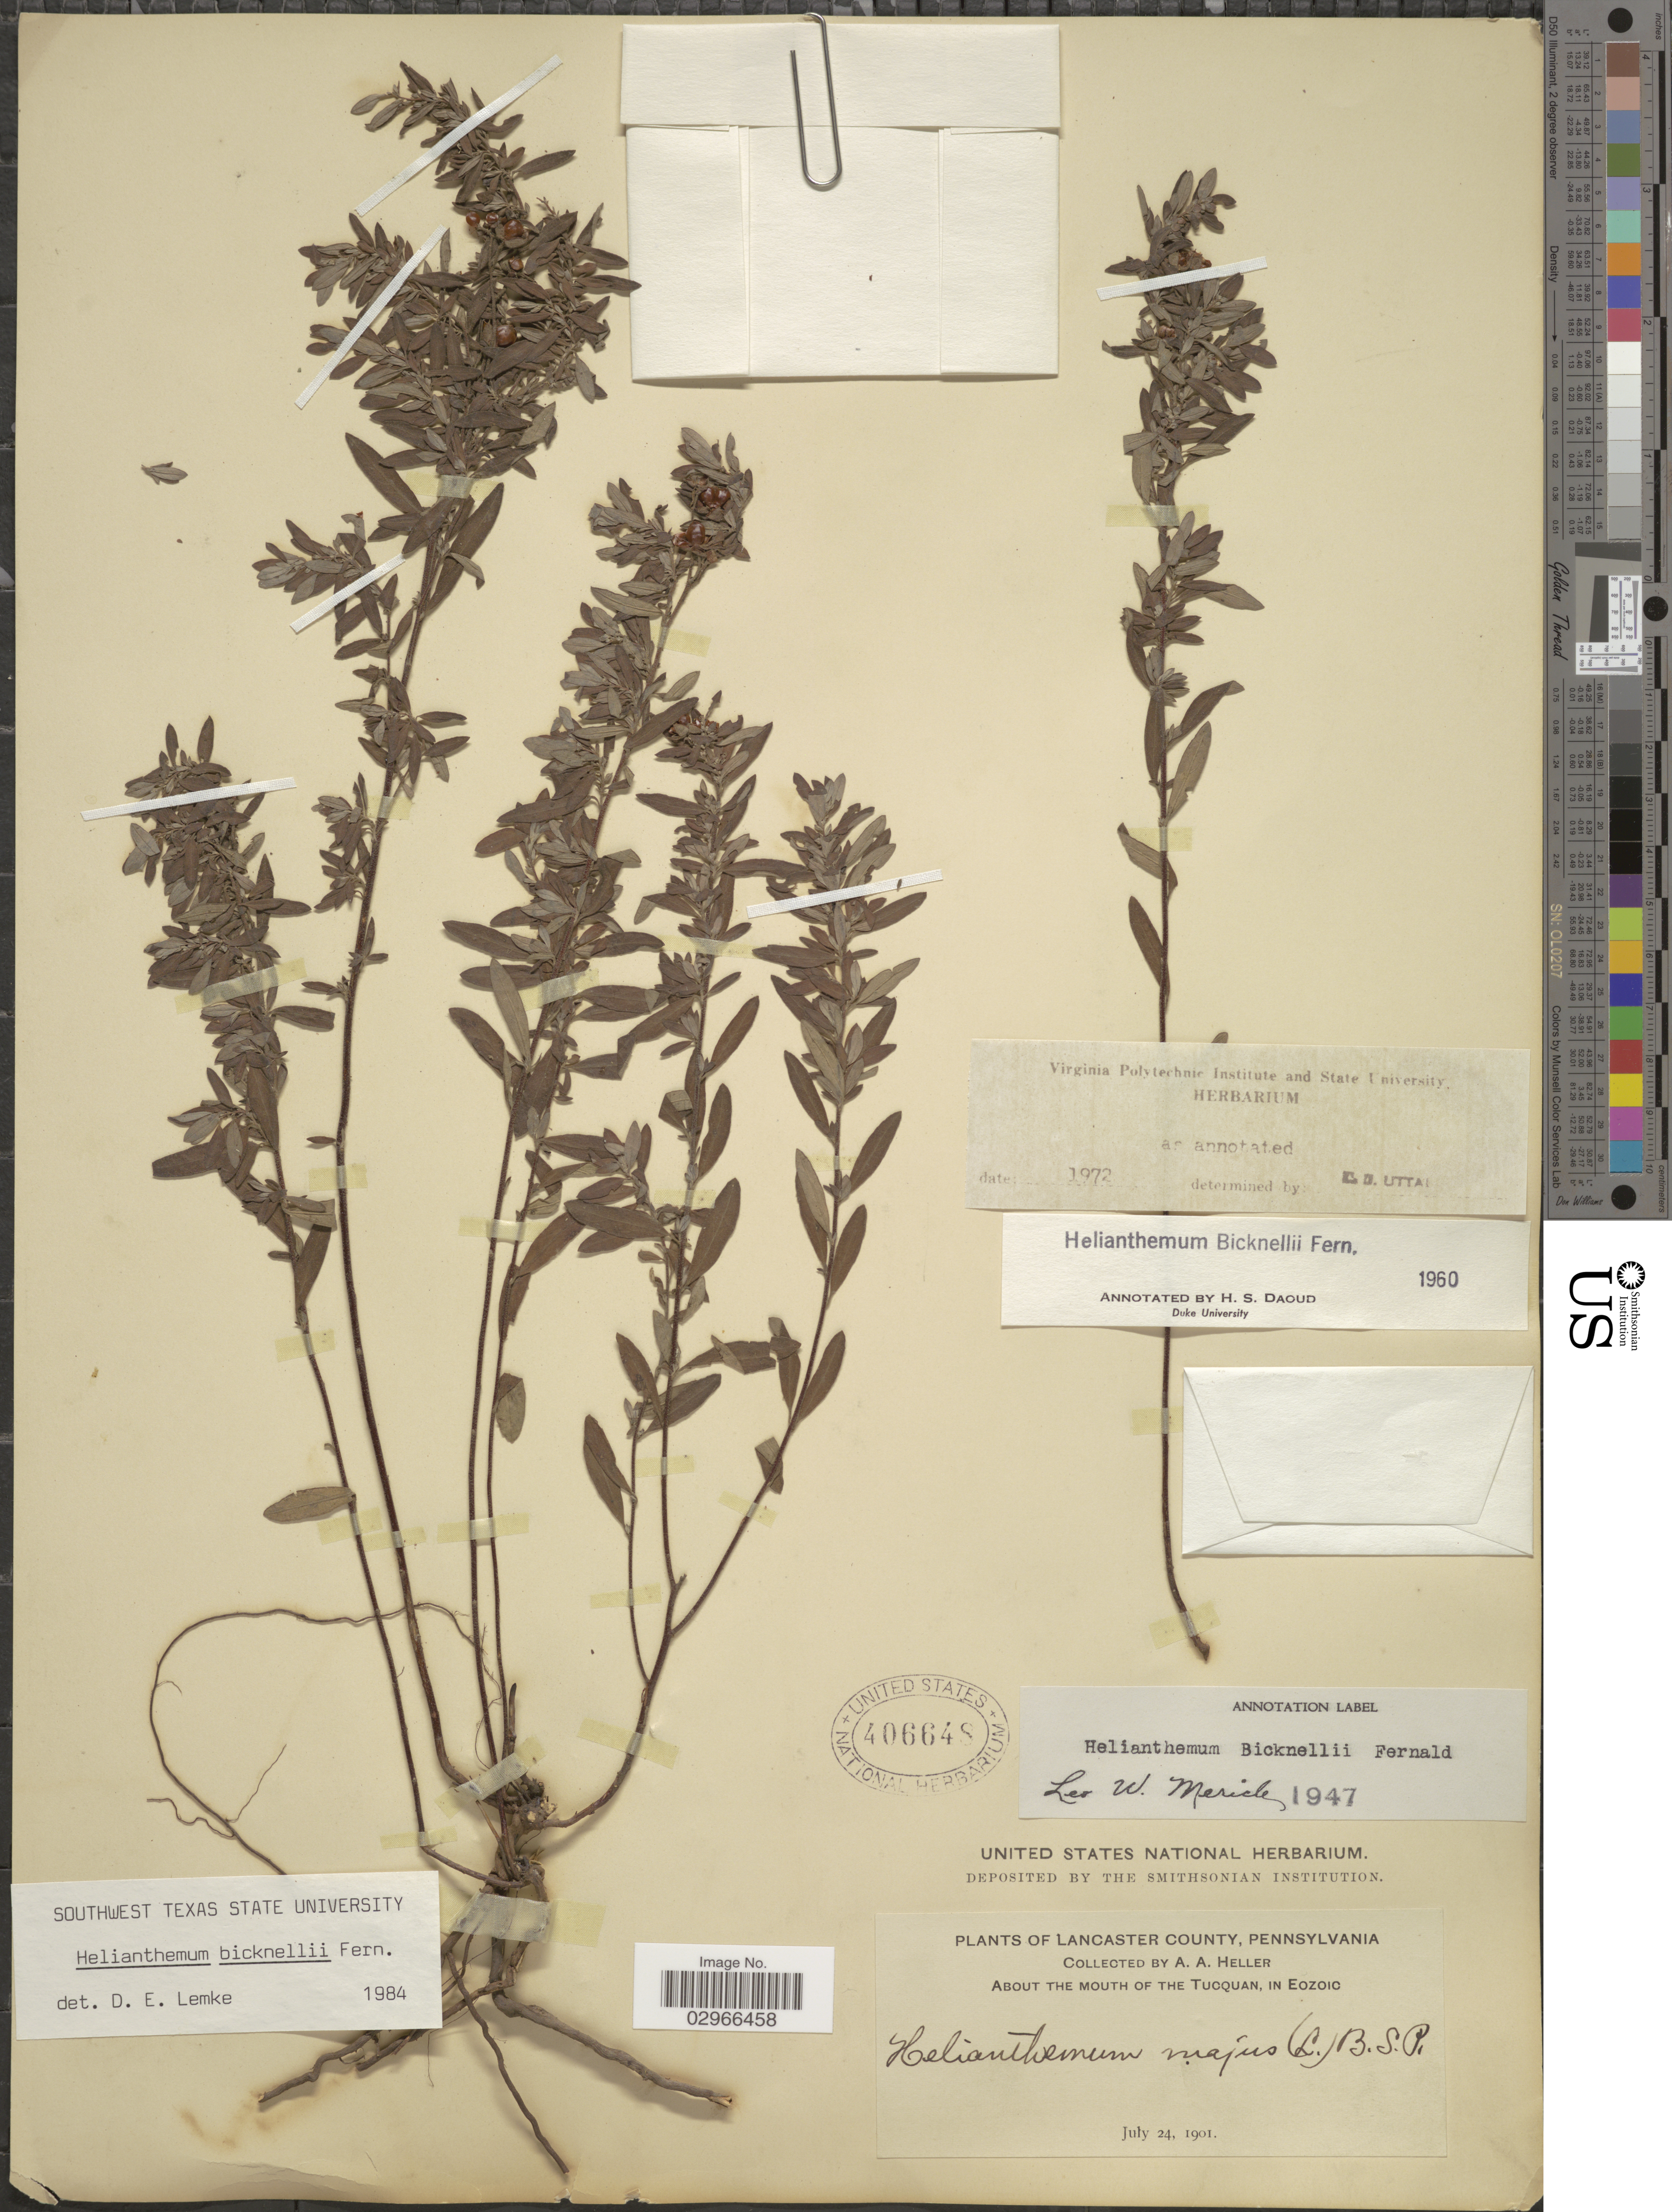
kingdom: Plantae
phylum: Tracheophyta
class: Magnoliopsida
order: Malvales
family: Cistaceae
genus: Helianthemum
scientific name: Helianthemum bicknellii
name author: Fernald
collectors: A. A. Heller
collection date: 1901-07-24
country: United States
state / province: Pennsylvania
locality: Lancaster County. About the mouth of the Tucquan, in Eozoic.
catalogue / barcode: US 406648